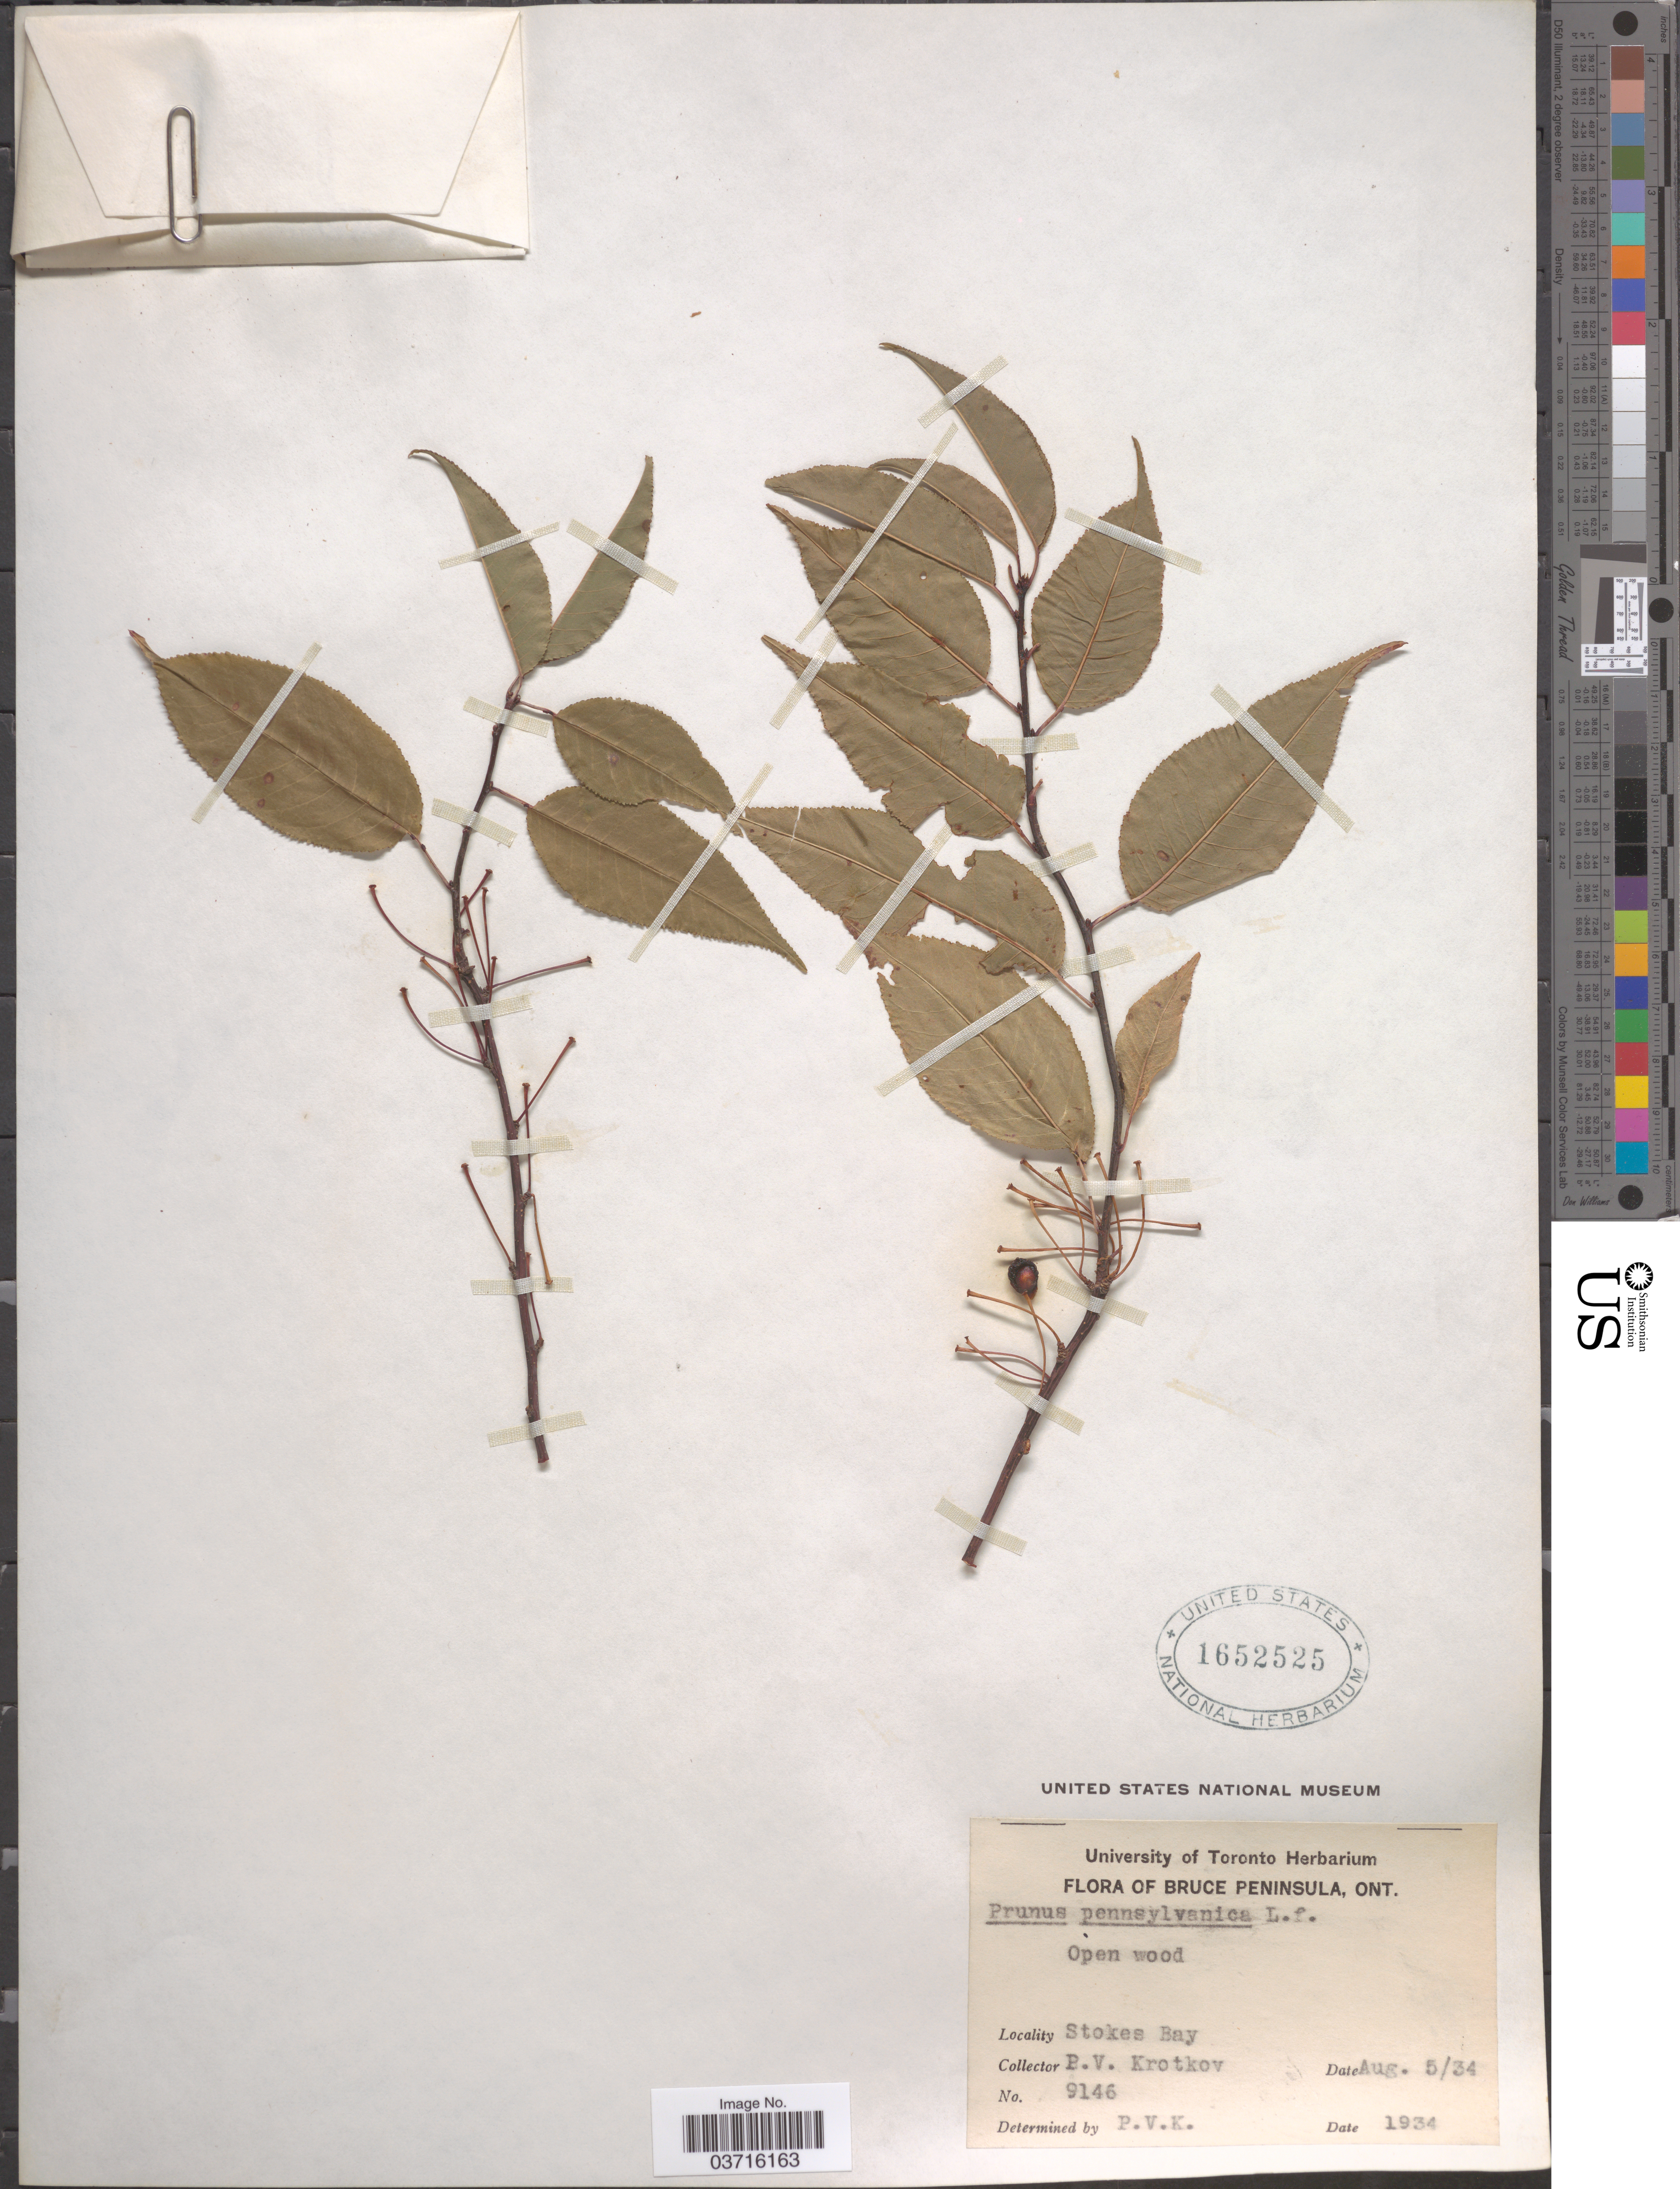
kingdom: Plantae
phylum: Tracheophyta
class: Magnoliopsida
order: Rosales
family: Rosaceae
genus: Prunus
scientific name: Prunus pensylvanica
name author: L. f.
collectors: P. V. Krotkov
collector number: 9146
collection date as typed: Transcribed d/m/y: 5/8/34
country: Canada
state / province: Ontario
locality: Bruce Peninsula. Stokes Bay.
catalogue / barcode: US 1652525